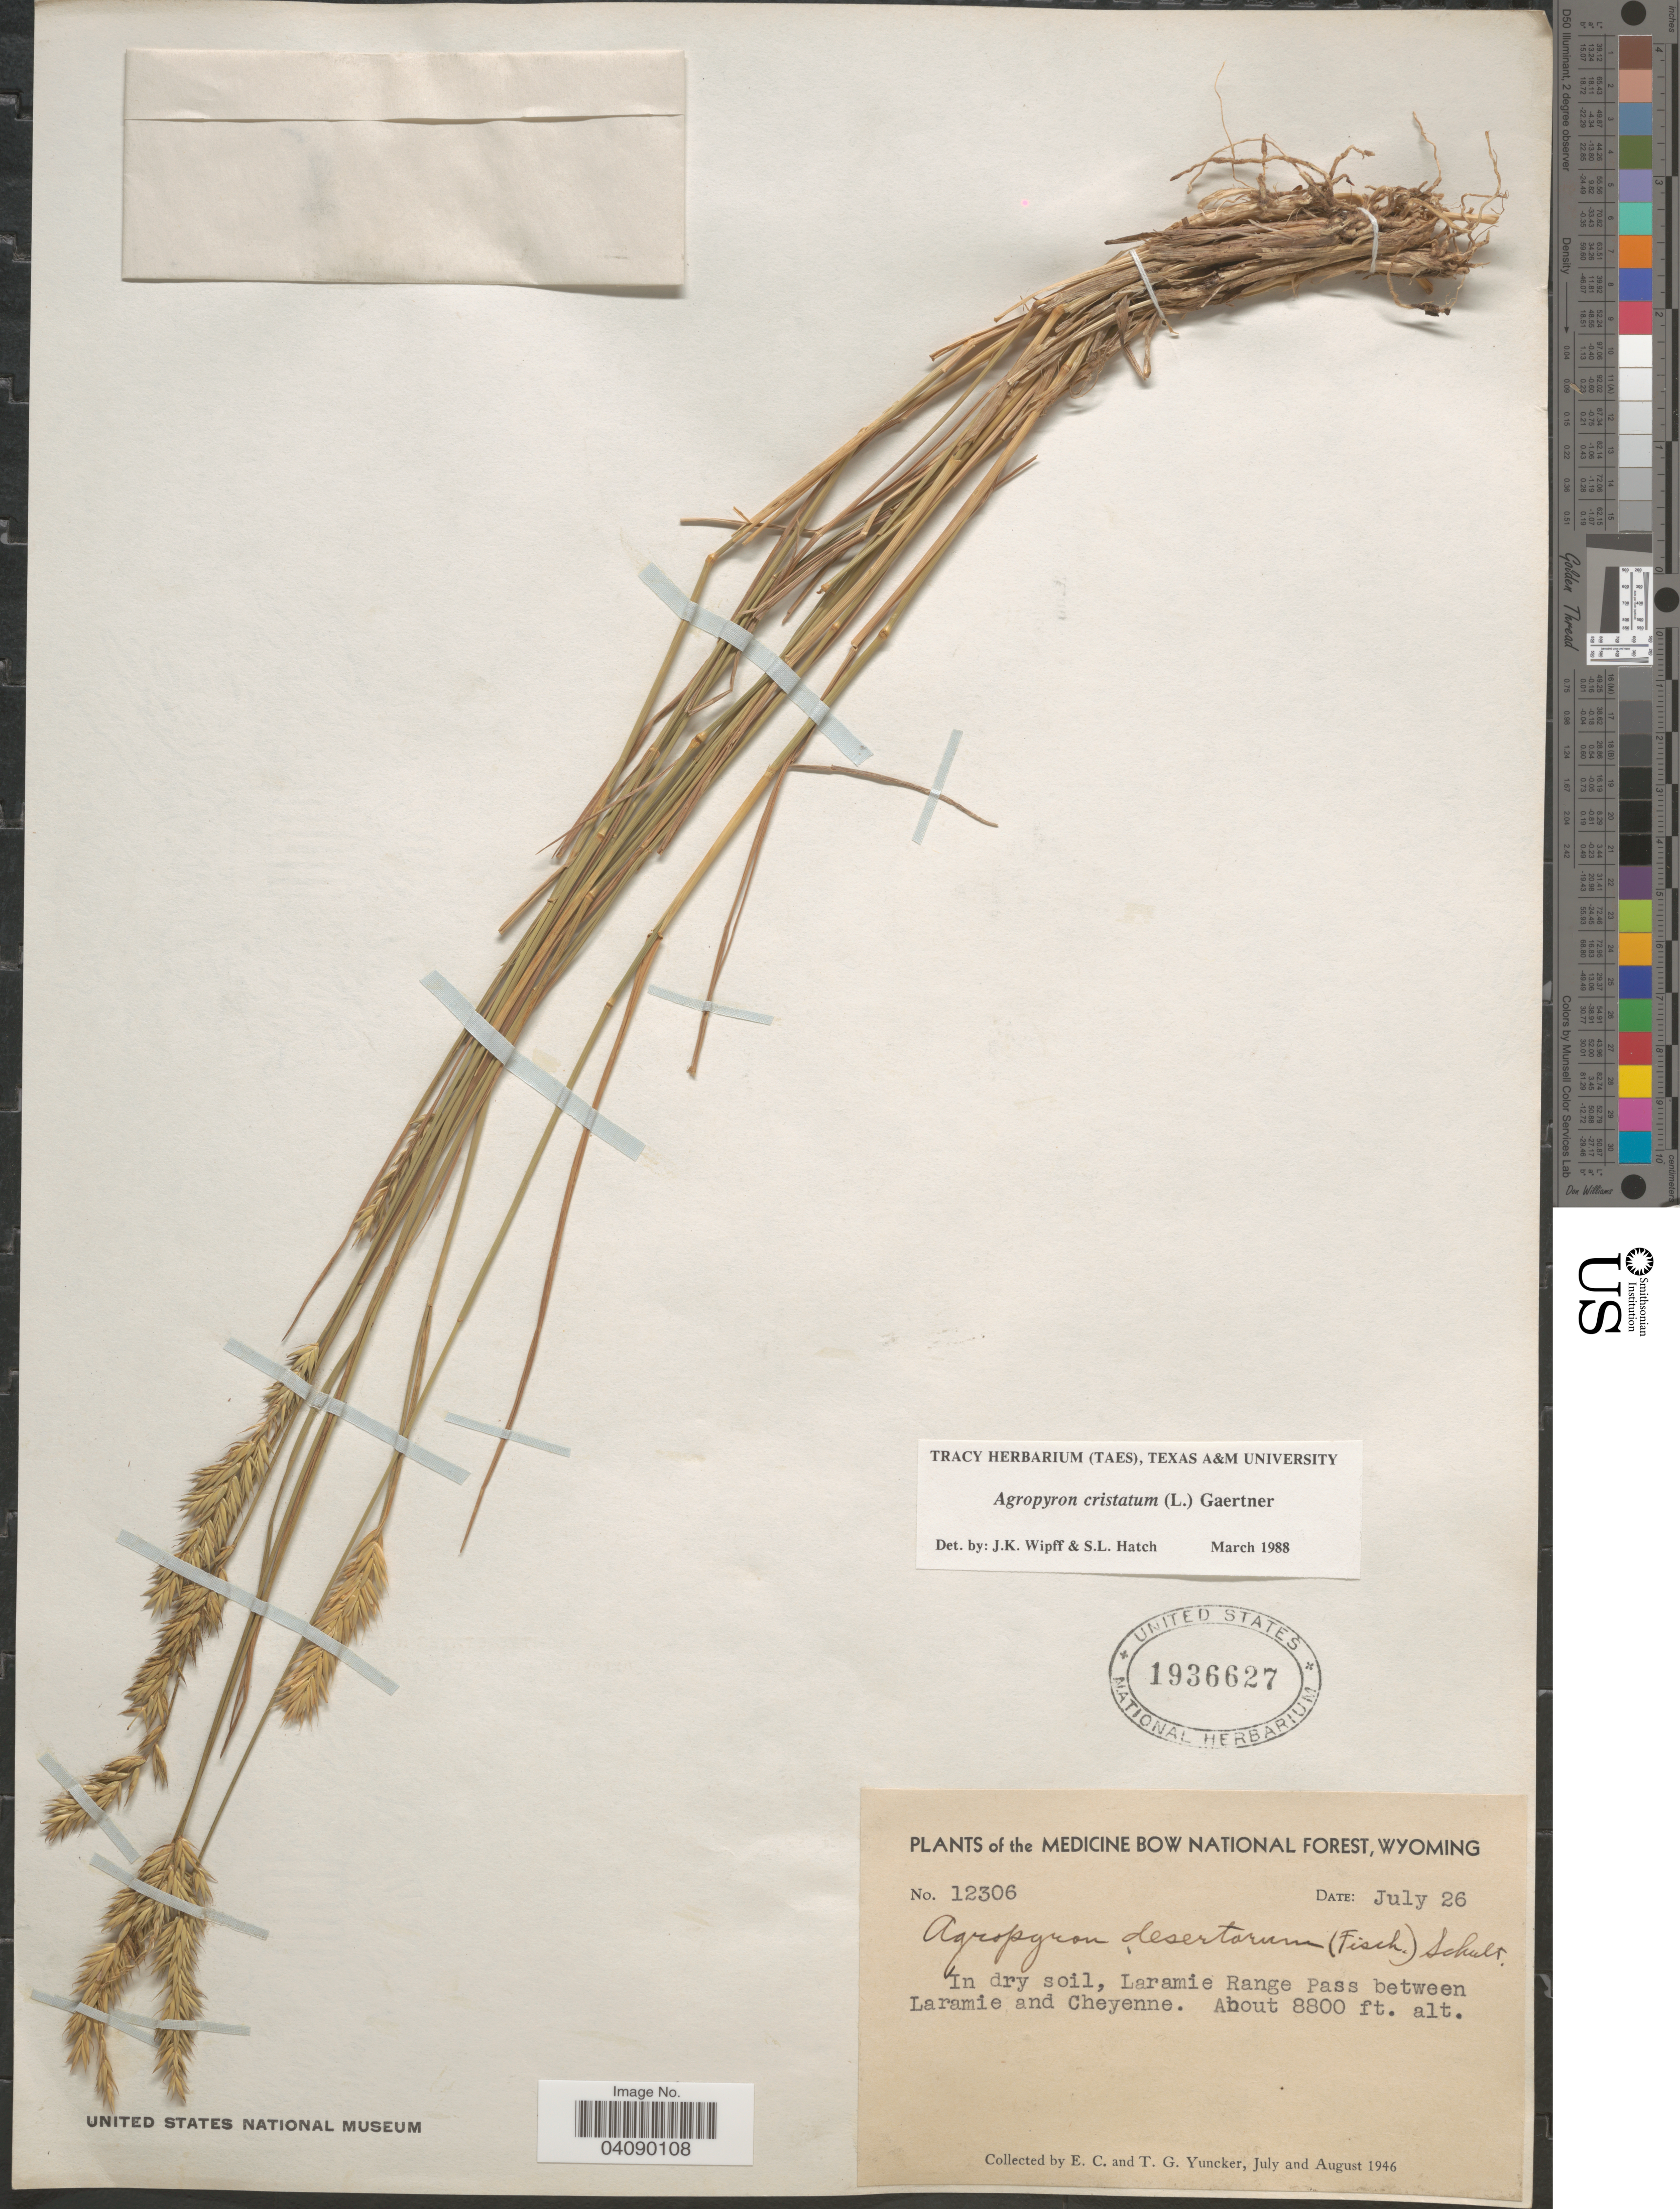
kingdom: Plantae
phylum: Tracheophyta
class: Liliopsida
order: Poales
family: Poaceae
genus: Agropyron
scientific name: Agropyron cristatum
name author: (L.) Gaertn.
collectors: E. C. Yuncker & T. G. Yuncker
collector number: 12306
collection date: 1946-07-26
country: United States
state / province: Wyoming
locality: Medicine Bow National Forest. In dry soil, Laramie Range Pass between Laramie and Cheyenne.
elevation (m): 2682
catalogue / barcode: US 1936627